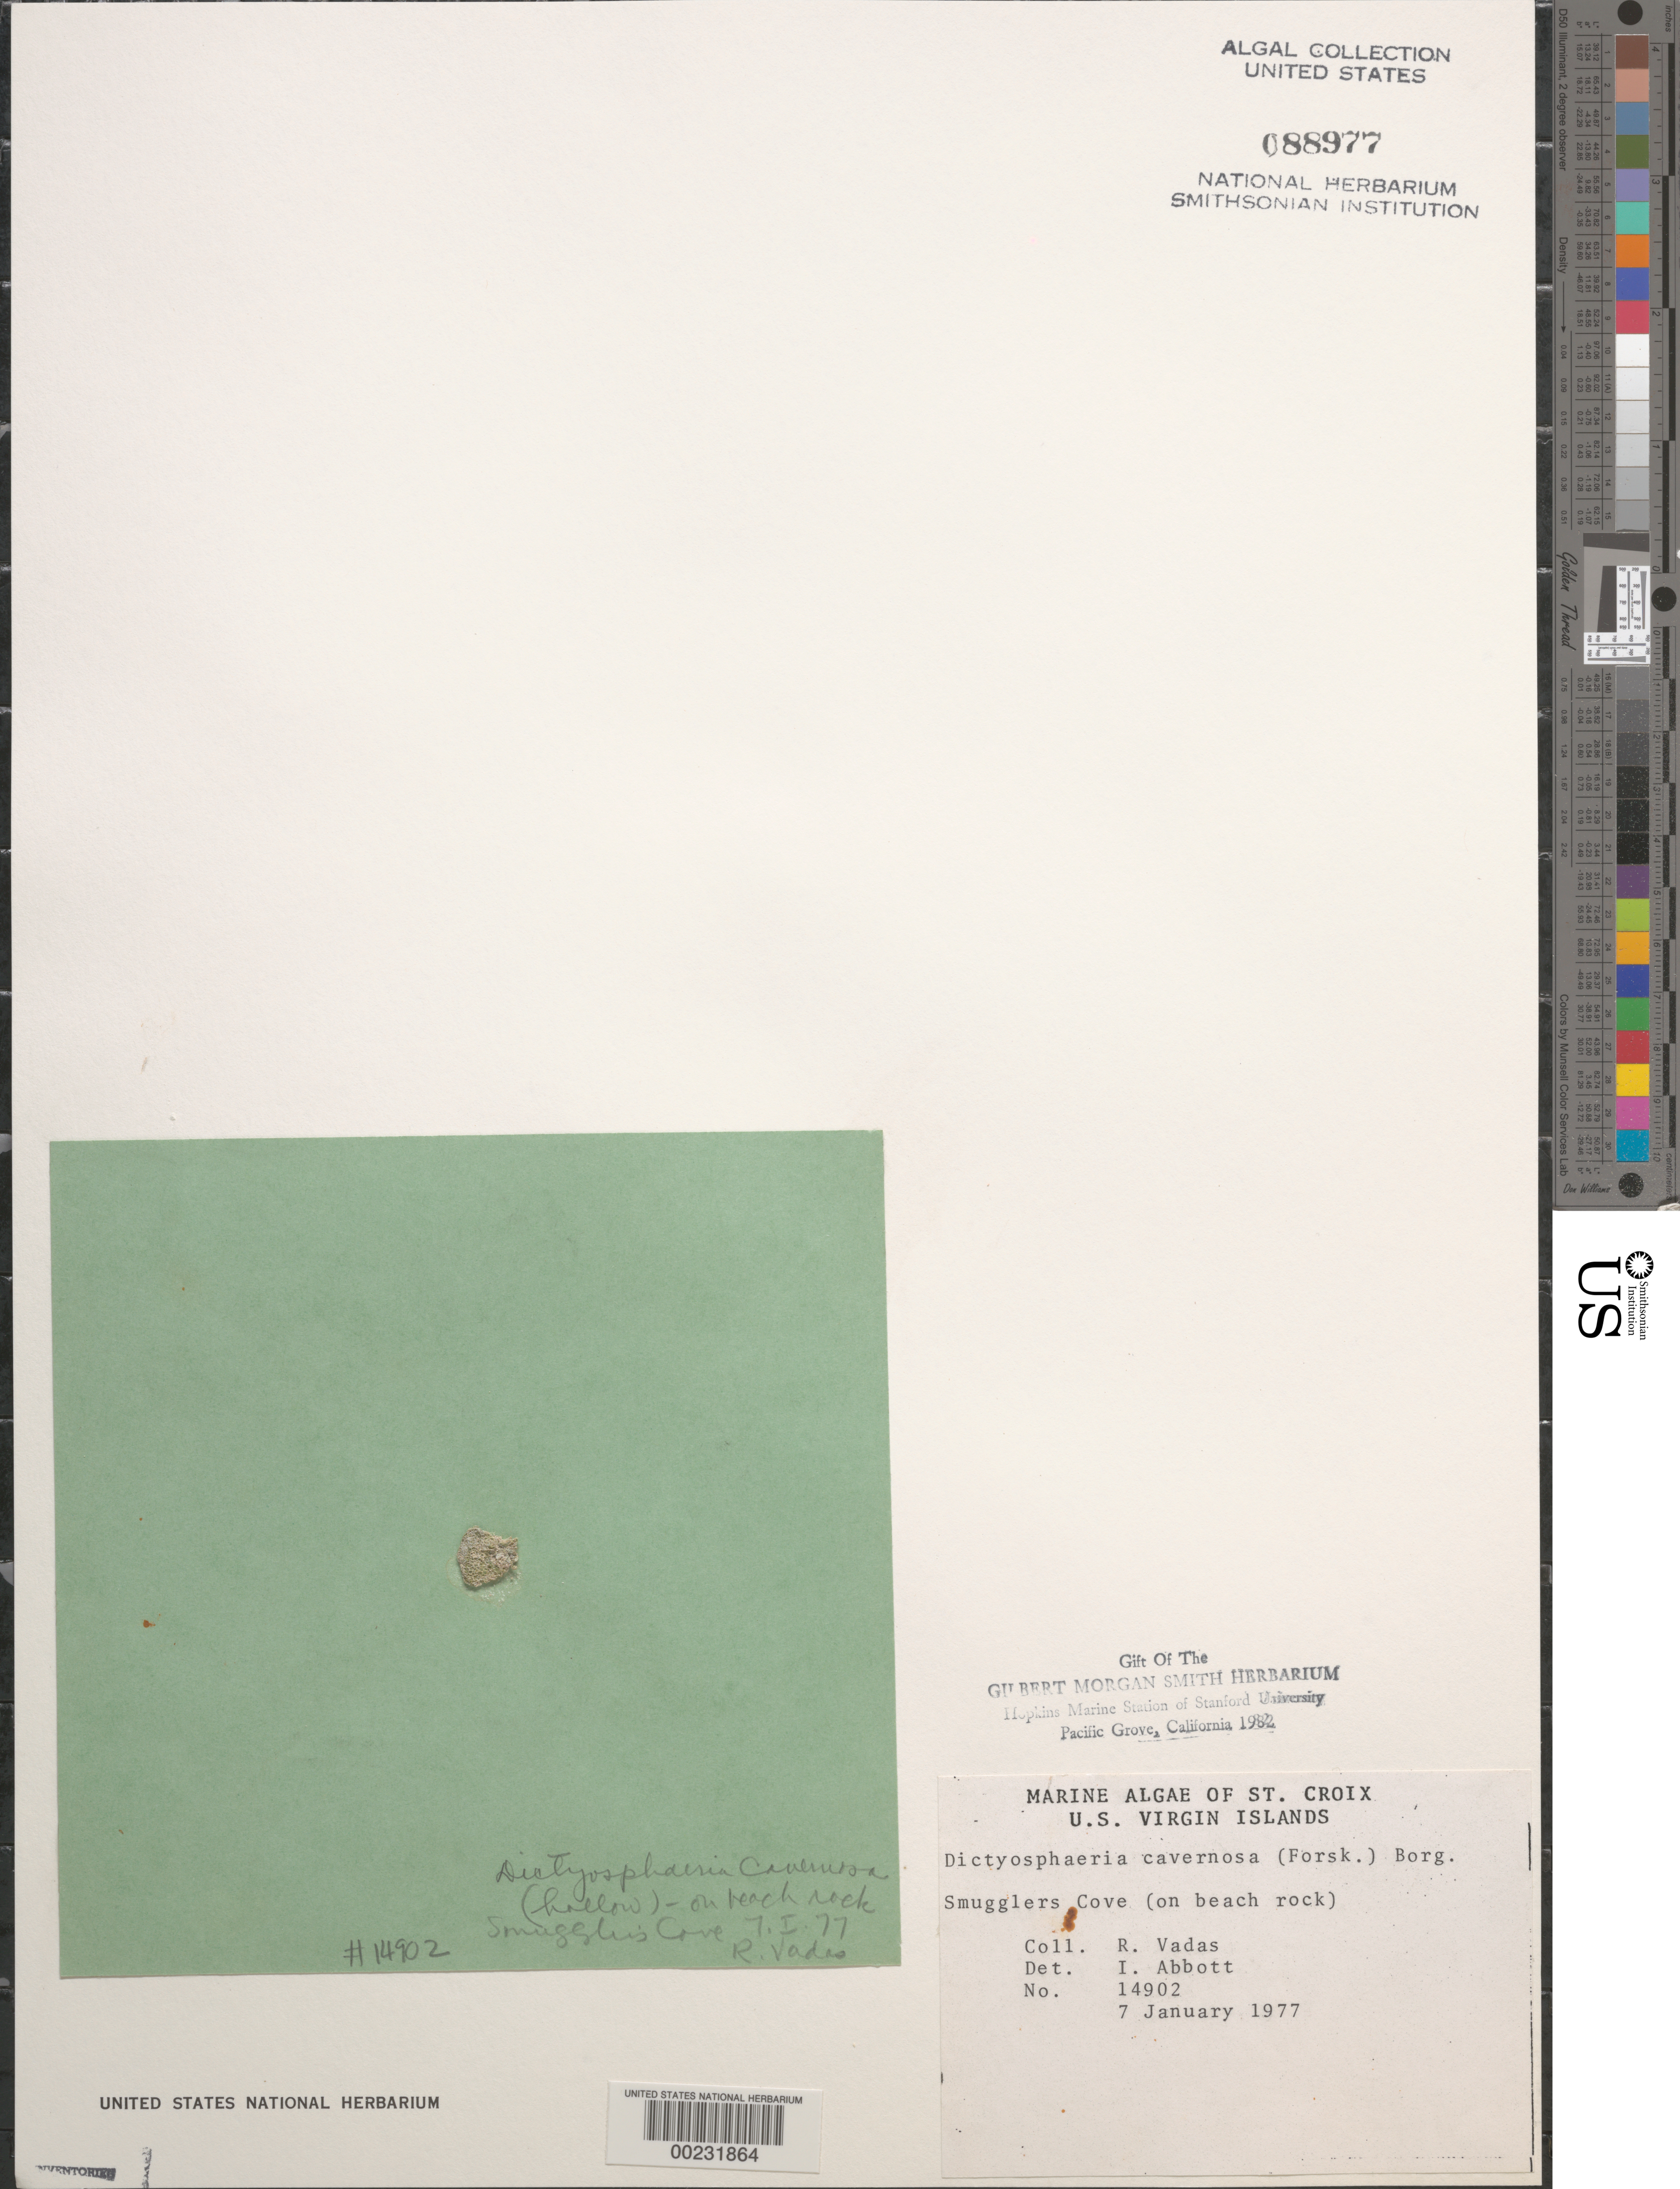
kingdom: Plantae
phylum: Chlorophyta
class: Ulvophyceae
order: Siphonocladales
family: Siphonocladaceae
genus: Dictyosphaeria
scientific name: Dictyosphaeria cavernosa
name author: (Forssk.) Børgesen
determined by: Abbott, Isabella A.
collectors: R. Vadas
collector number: IAA 14902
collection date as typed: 07 Jan 1977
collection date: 1977-01-07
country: U.S. Virgin Islands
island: St. Croix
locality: Smuggler's Cove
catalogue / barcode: US 88977